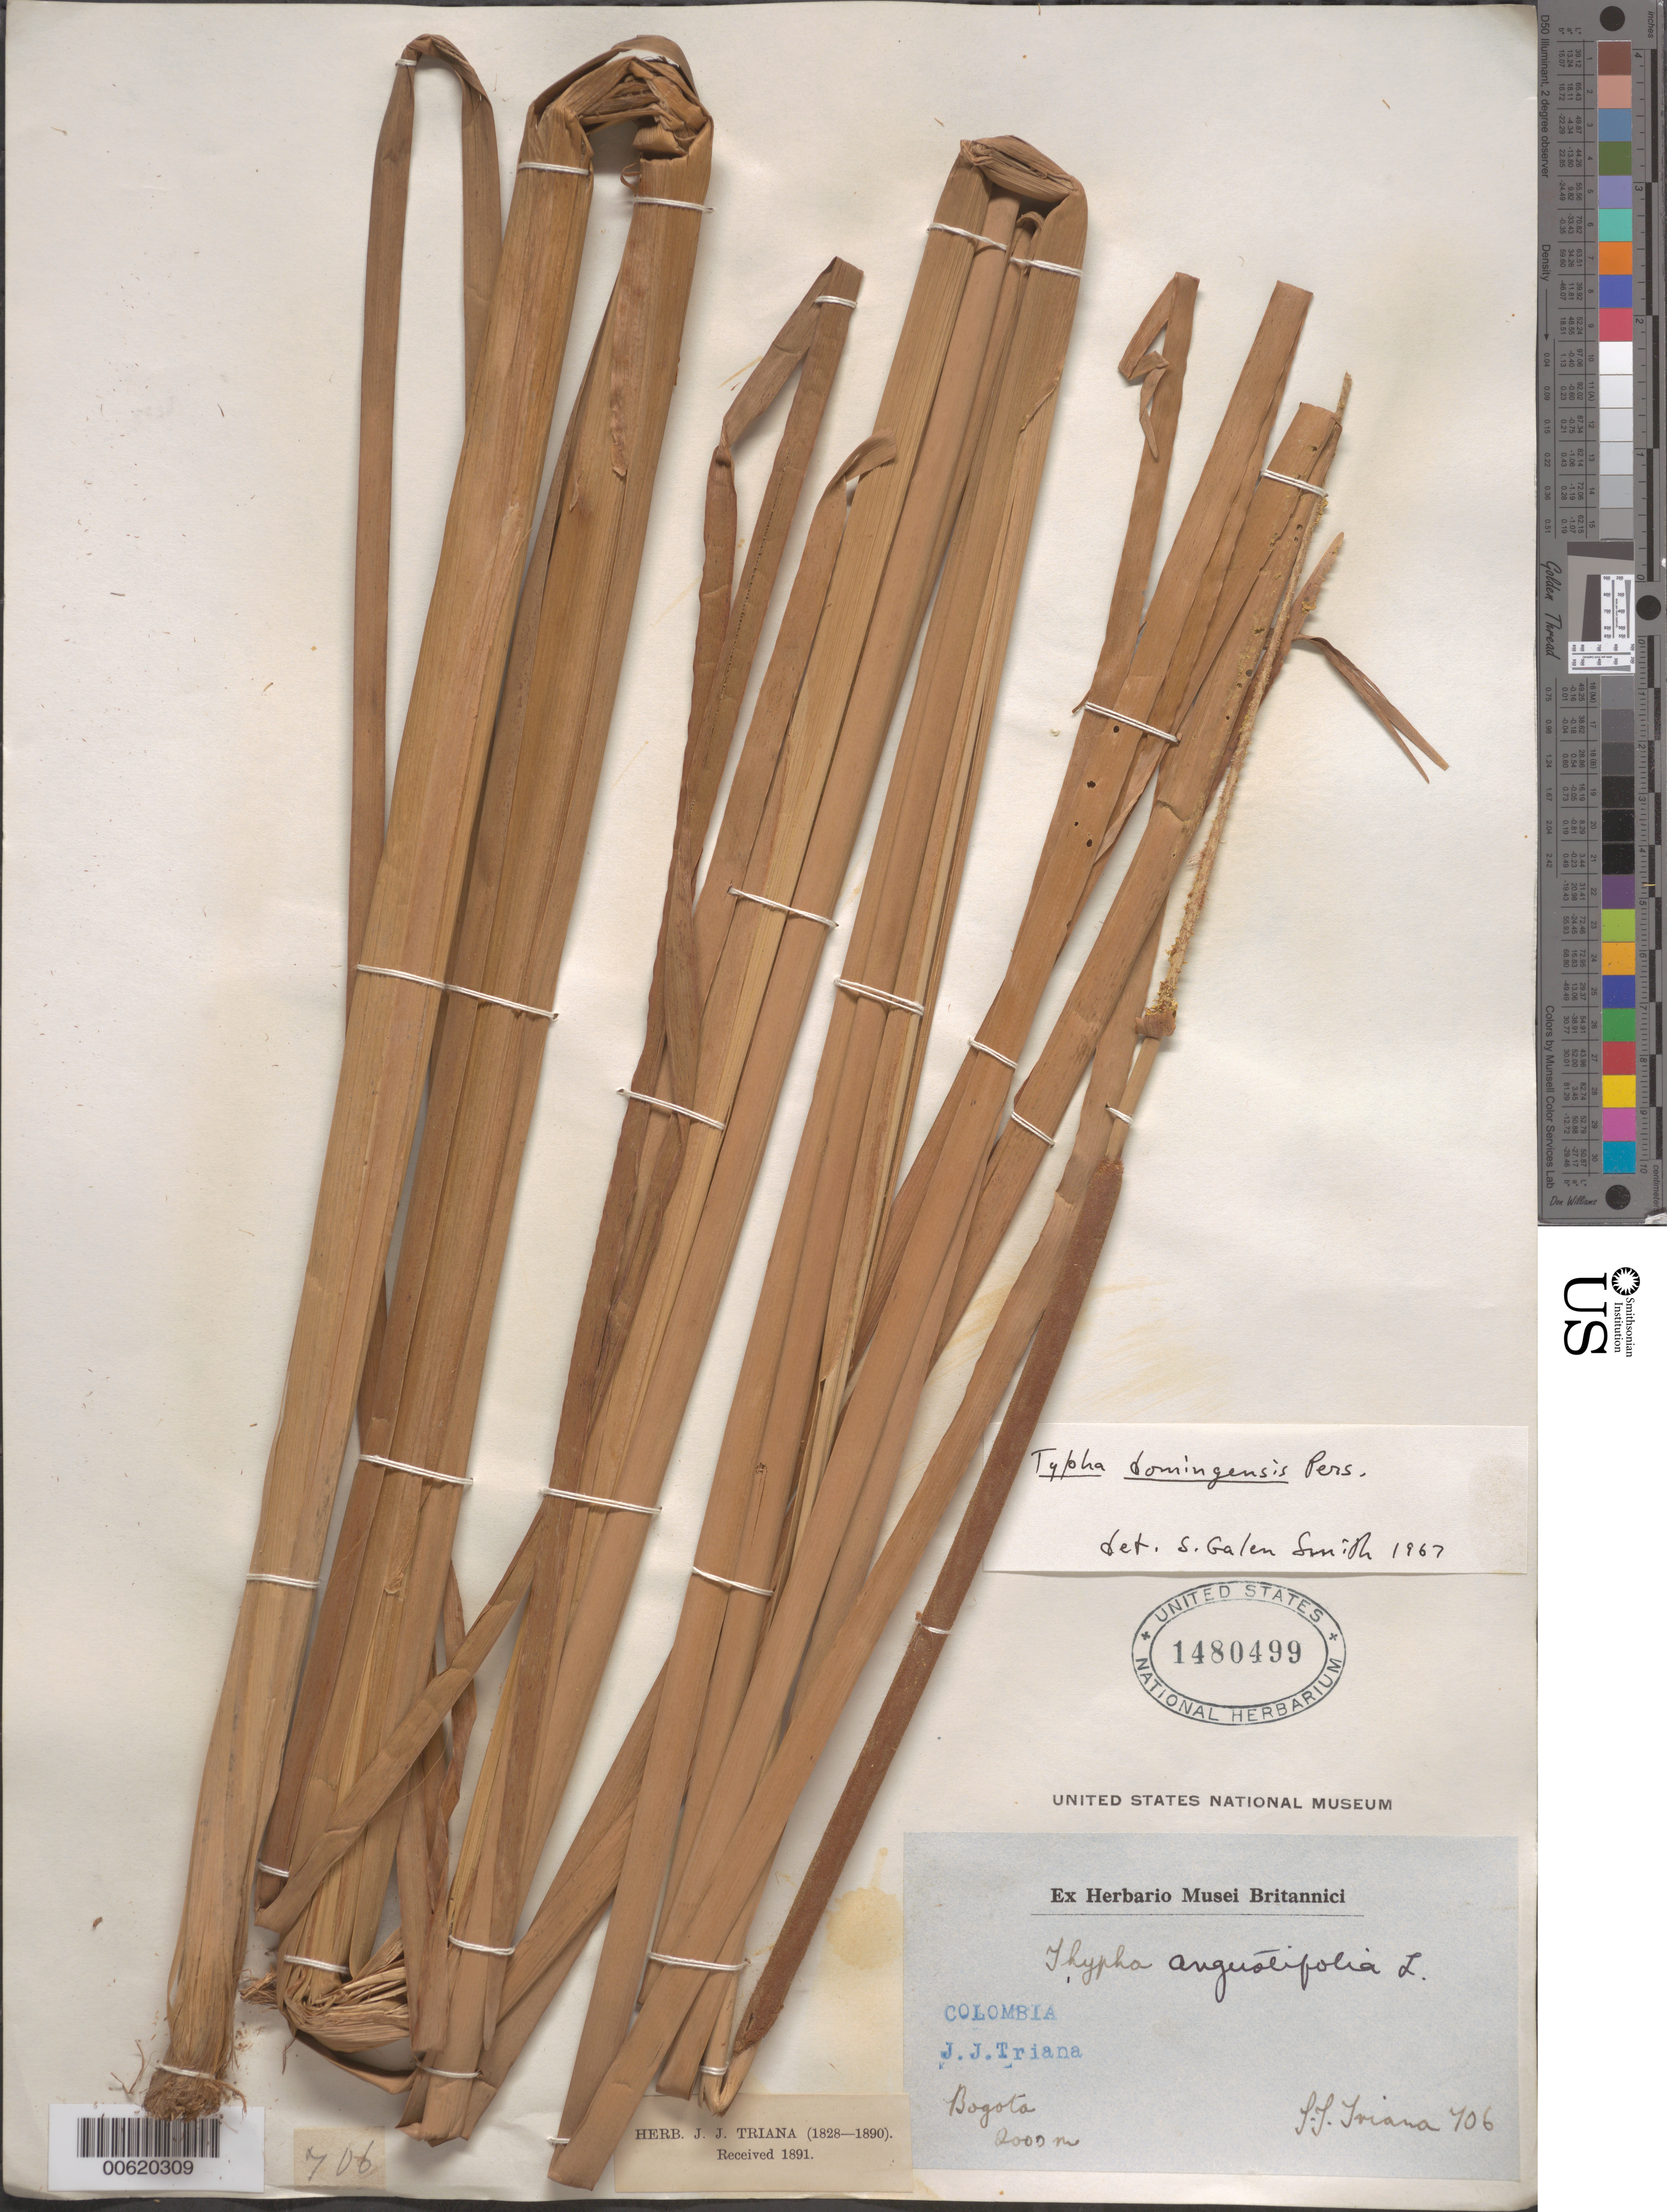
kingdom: Plantae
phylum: Tracheophyta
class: Liliopsida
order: Poales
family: Typhaceae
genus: Typha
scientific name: Typha domingensis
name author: Pers.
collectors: J. J. Triana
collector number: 706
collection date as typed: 1828 to -- --- 1890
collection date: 1828/1890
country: Colombia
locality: Bogota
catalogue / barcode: US 1480499